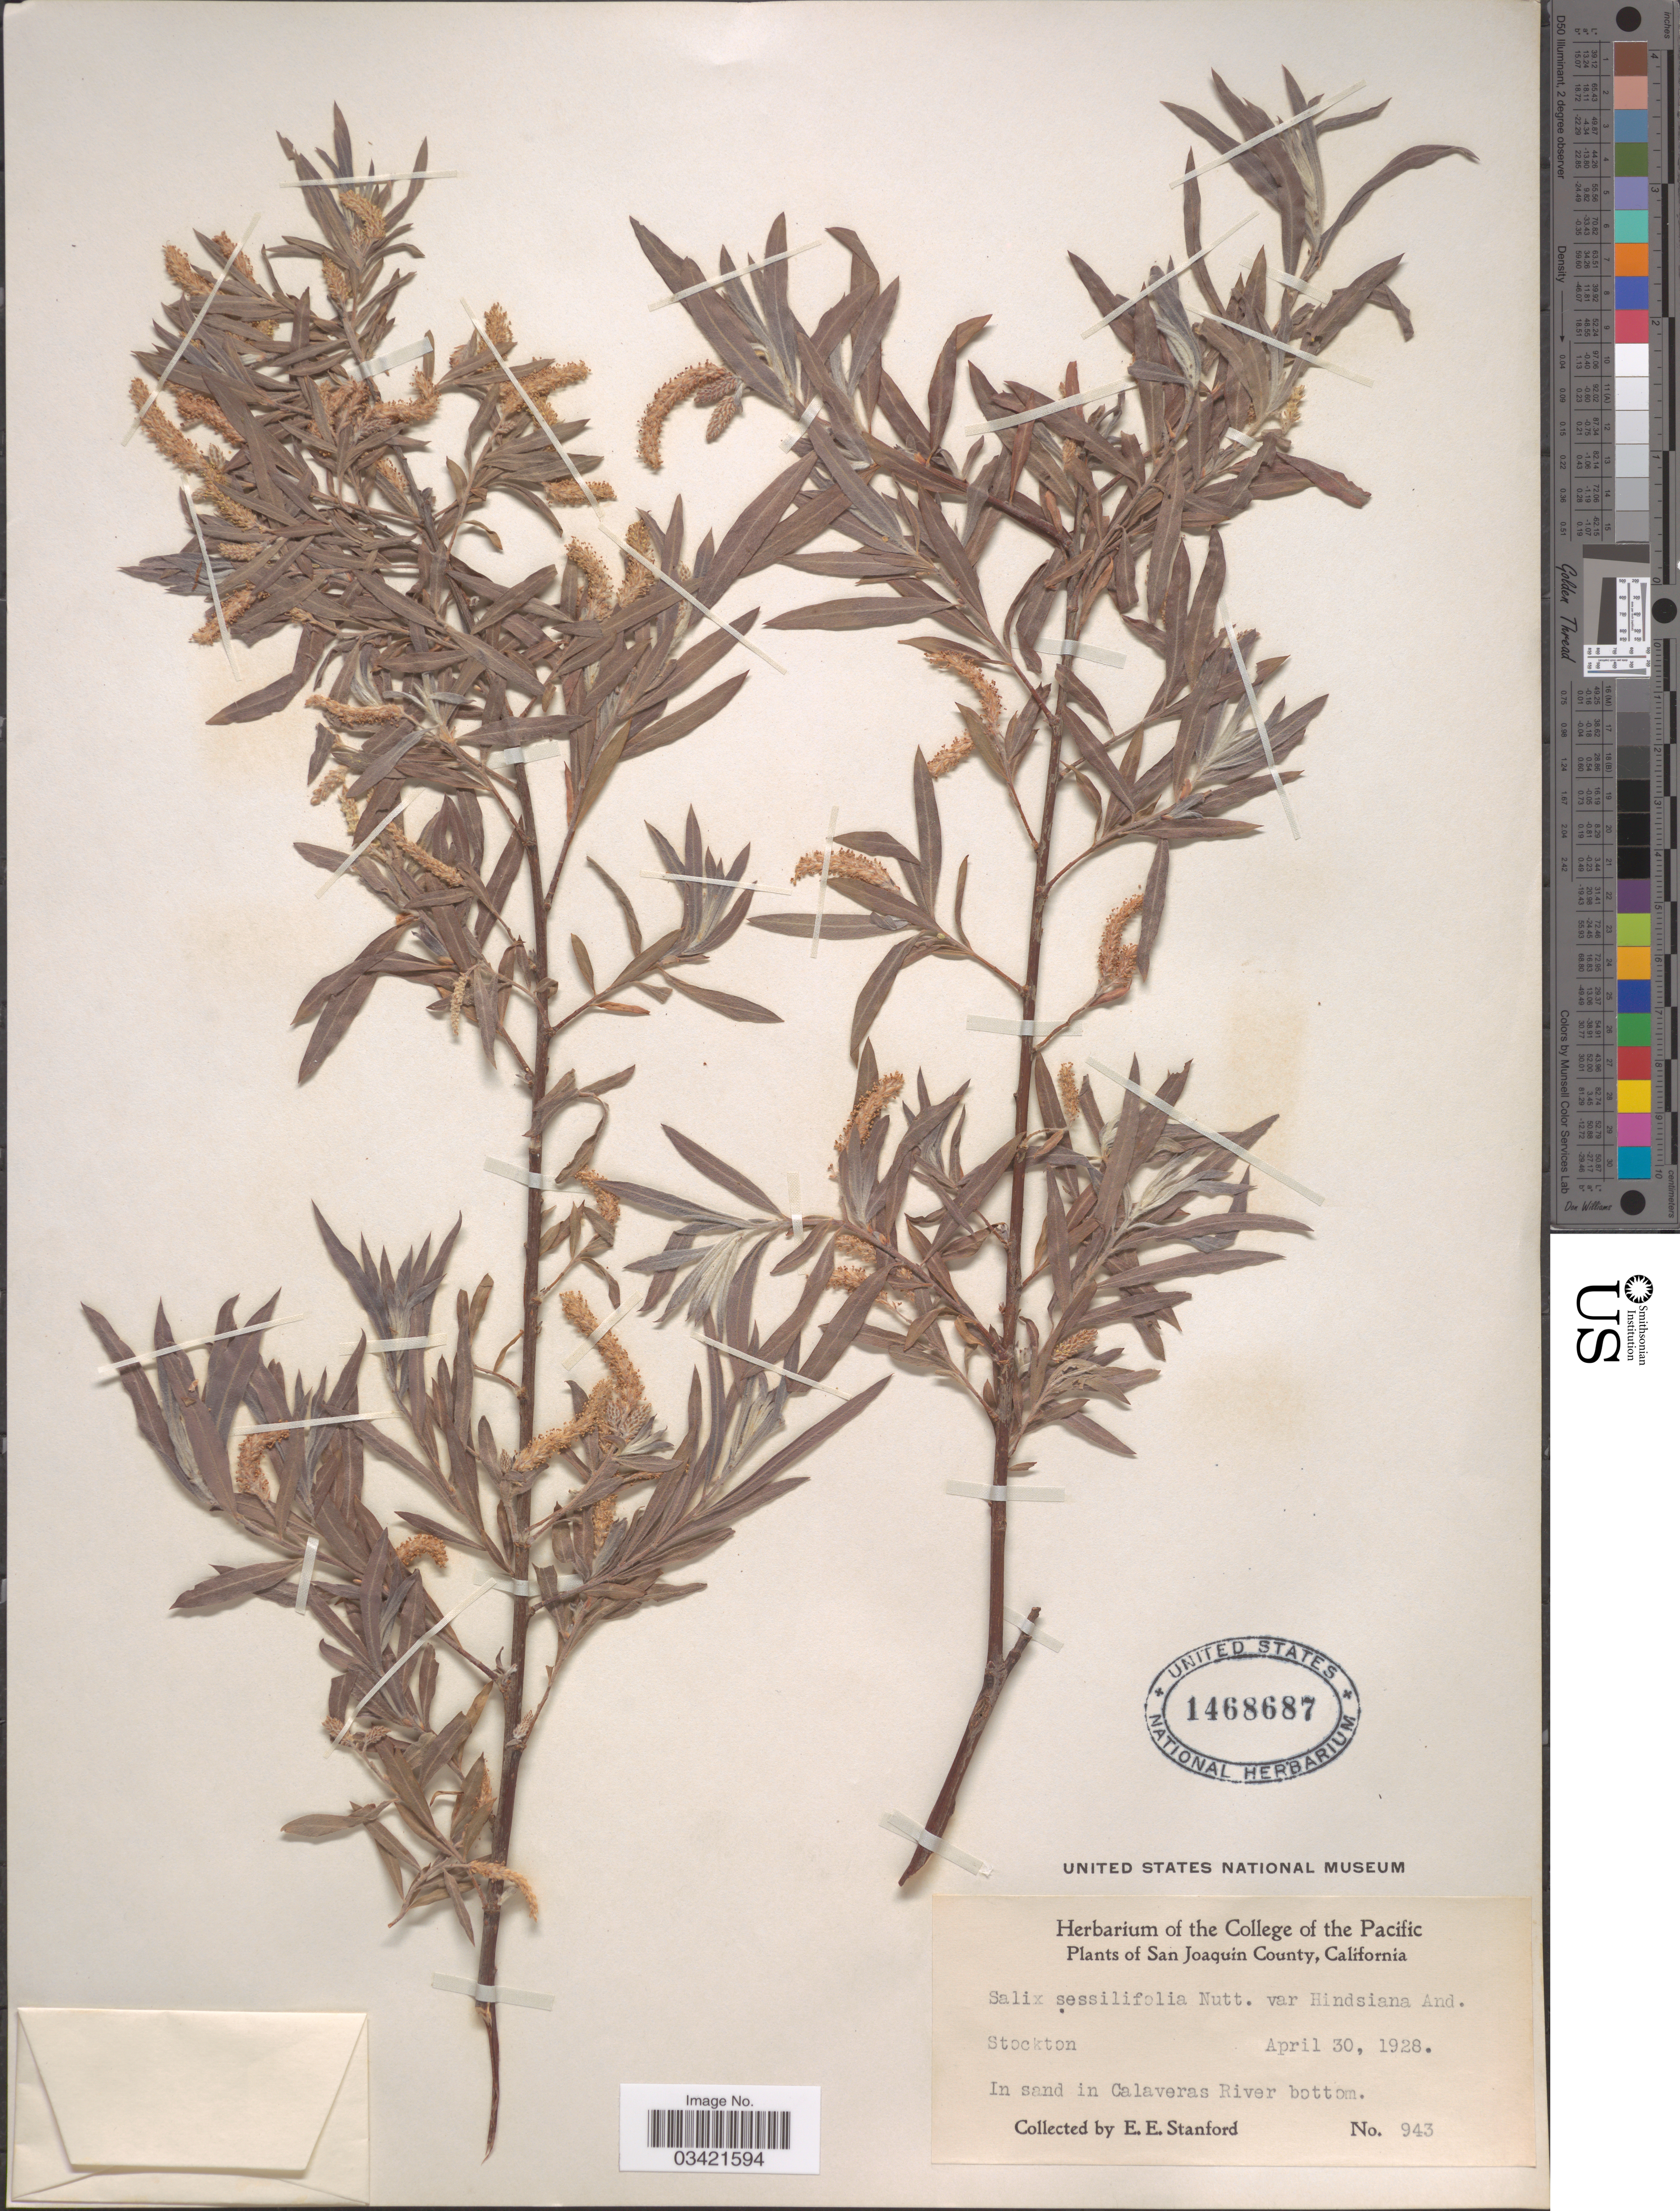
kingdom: Plantae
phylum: Tracheophyta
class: Magnoliopsida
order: Malpighiales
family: Salicaceae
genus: Salix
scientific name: Salix hindsiana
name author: Benth.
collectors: E. Stanford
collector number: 943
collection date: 1928-04-30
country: United States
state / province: California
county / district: San Joaquin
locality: San Joaquin County. Stockton. In sand in Calaveras River bottom.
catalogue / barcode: US 1468687